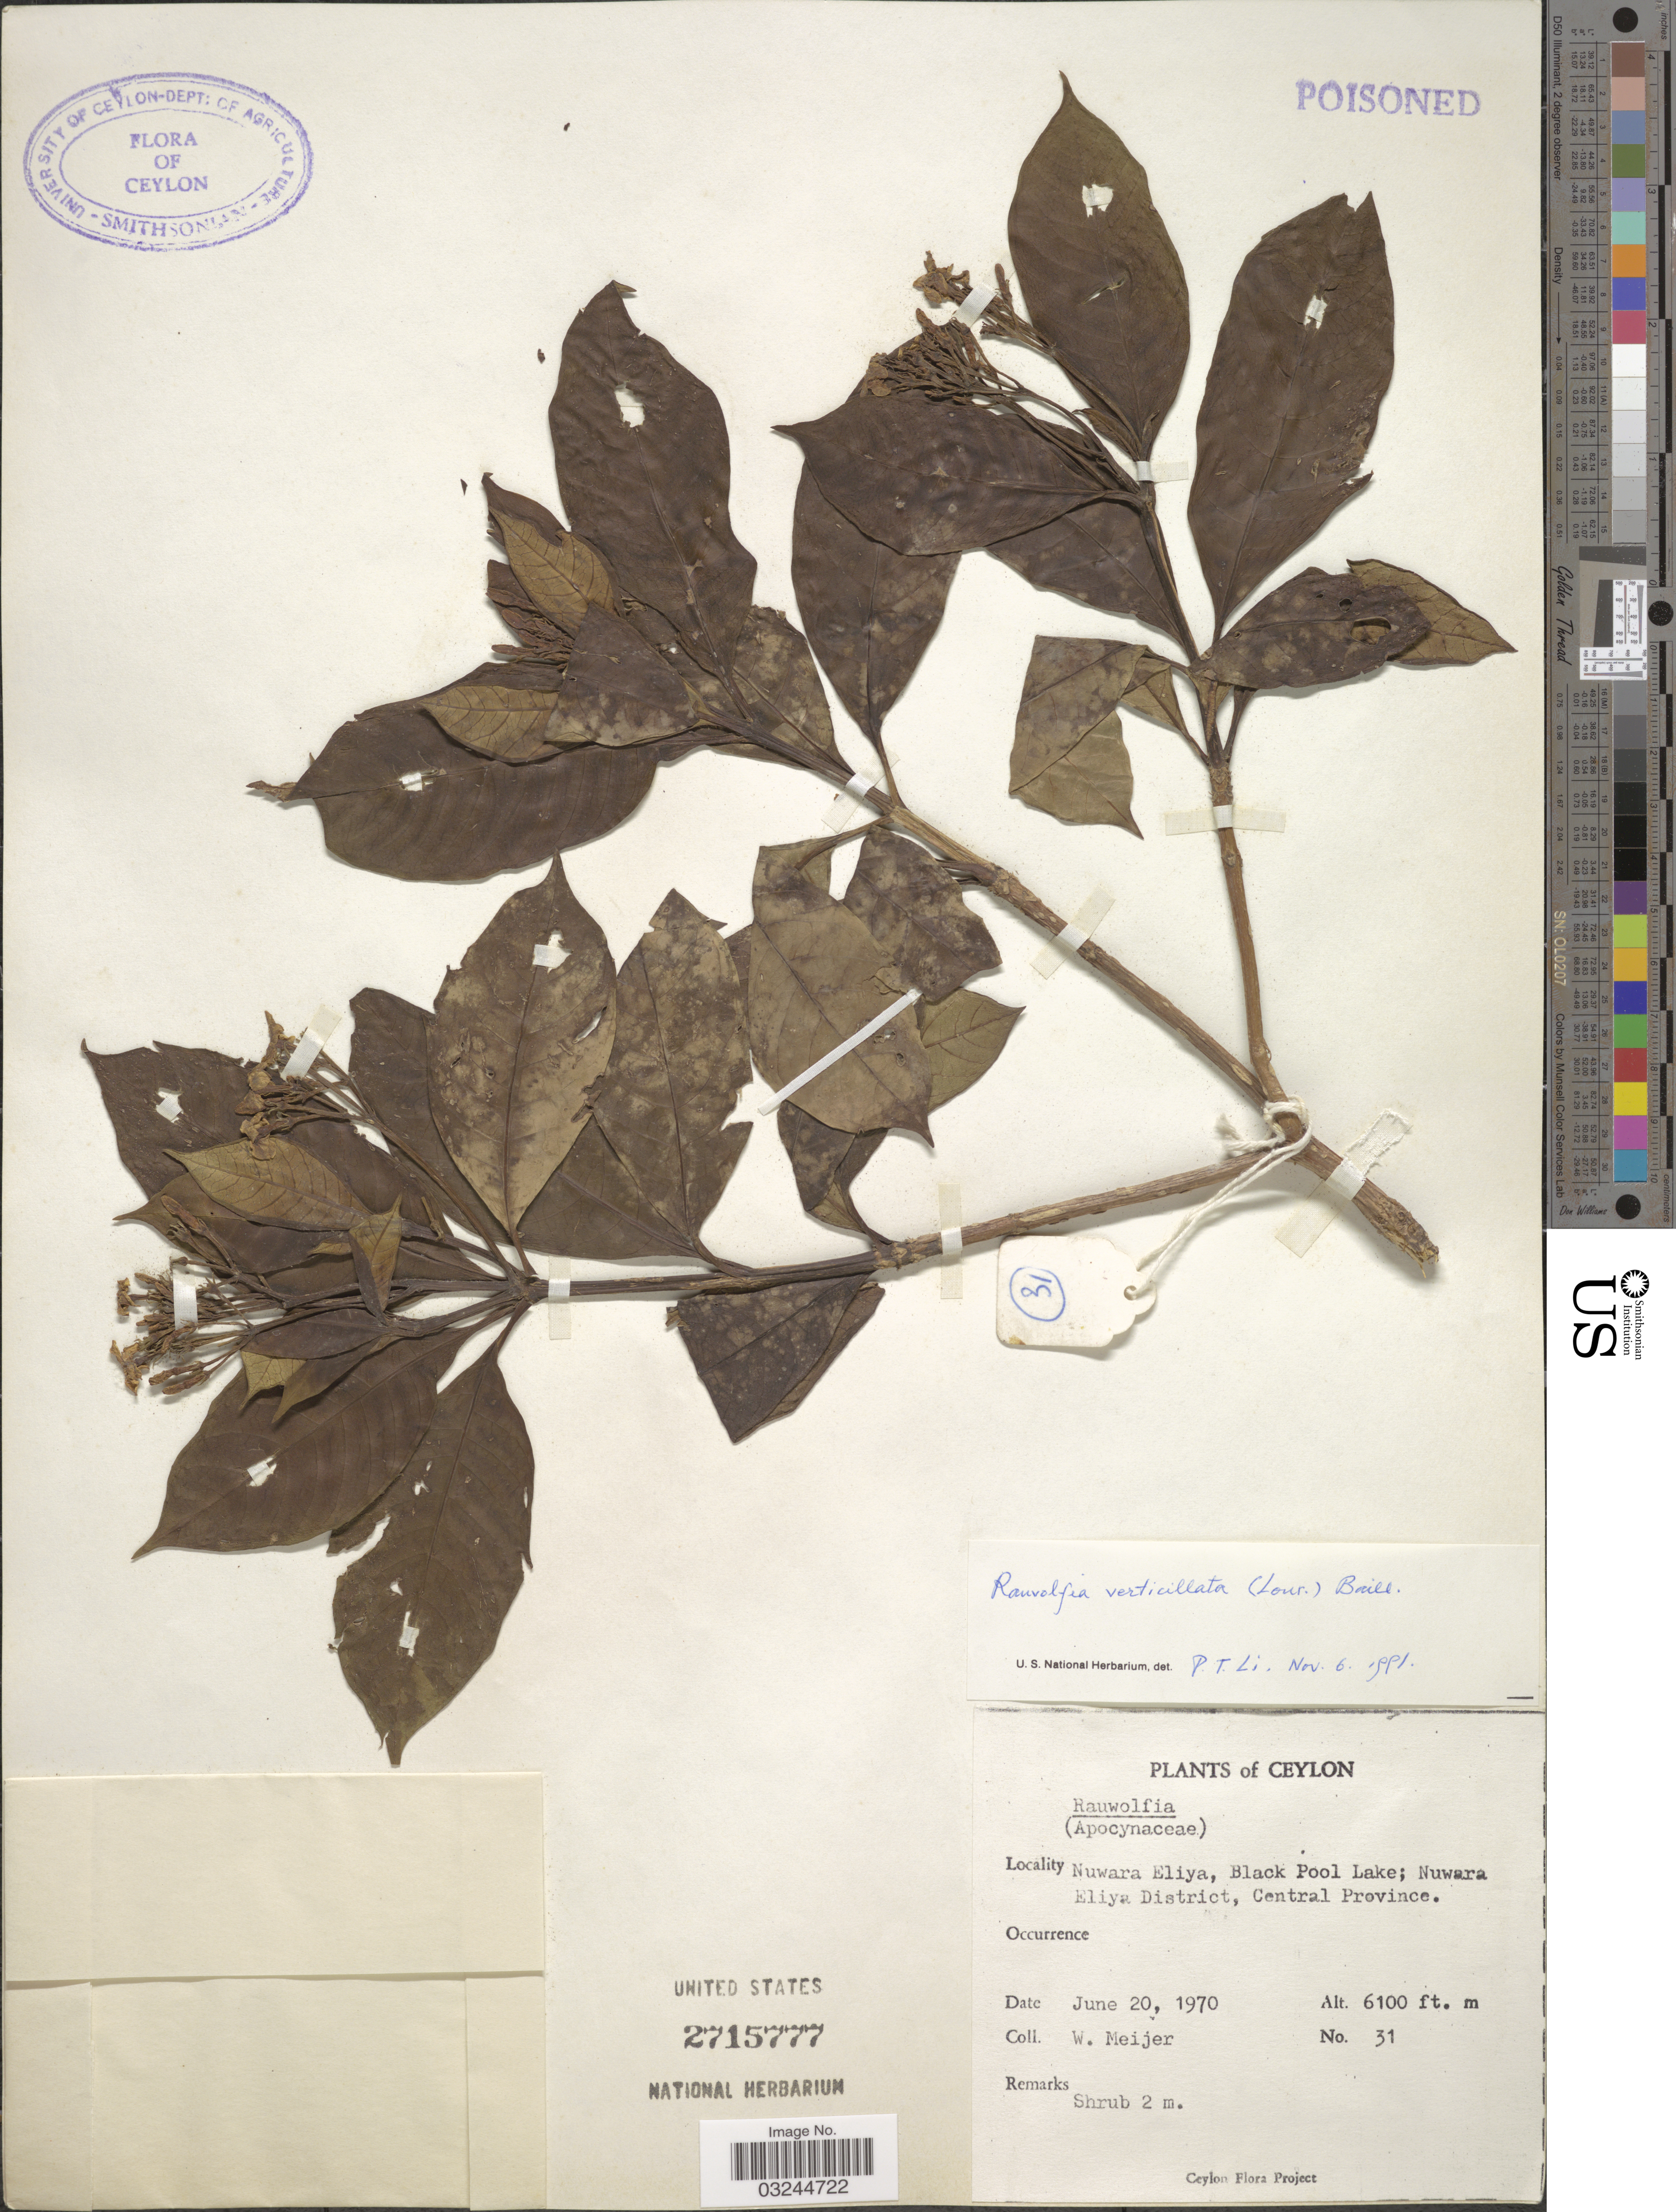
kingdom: Plantae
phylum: Tracheophyta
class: Magnoliopsida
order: Gentianales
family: Apocynaceae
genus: Rauvolfia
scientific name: Rauvolfia verticillata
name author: (Lour.) Baill.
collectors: W. Meijer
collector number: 31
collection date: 1970-06-20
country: Sri Lanka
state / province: Central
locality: Ceylon. Nuwara Eliya, Black Pool Lake; Nuwara Eliya District.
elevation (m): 1859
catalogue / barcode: US 2715777